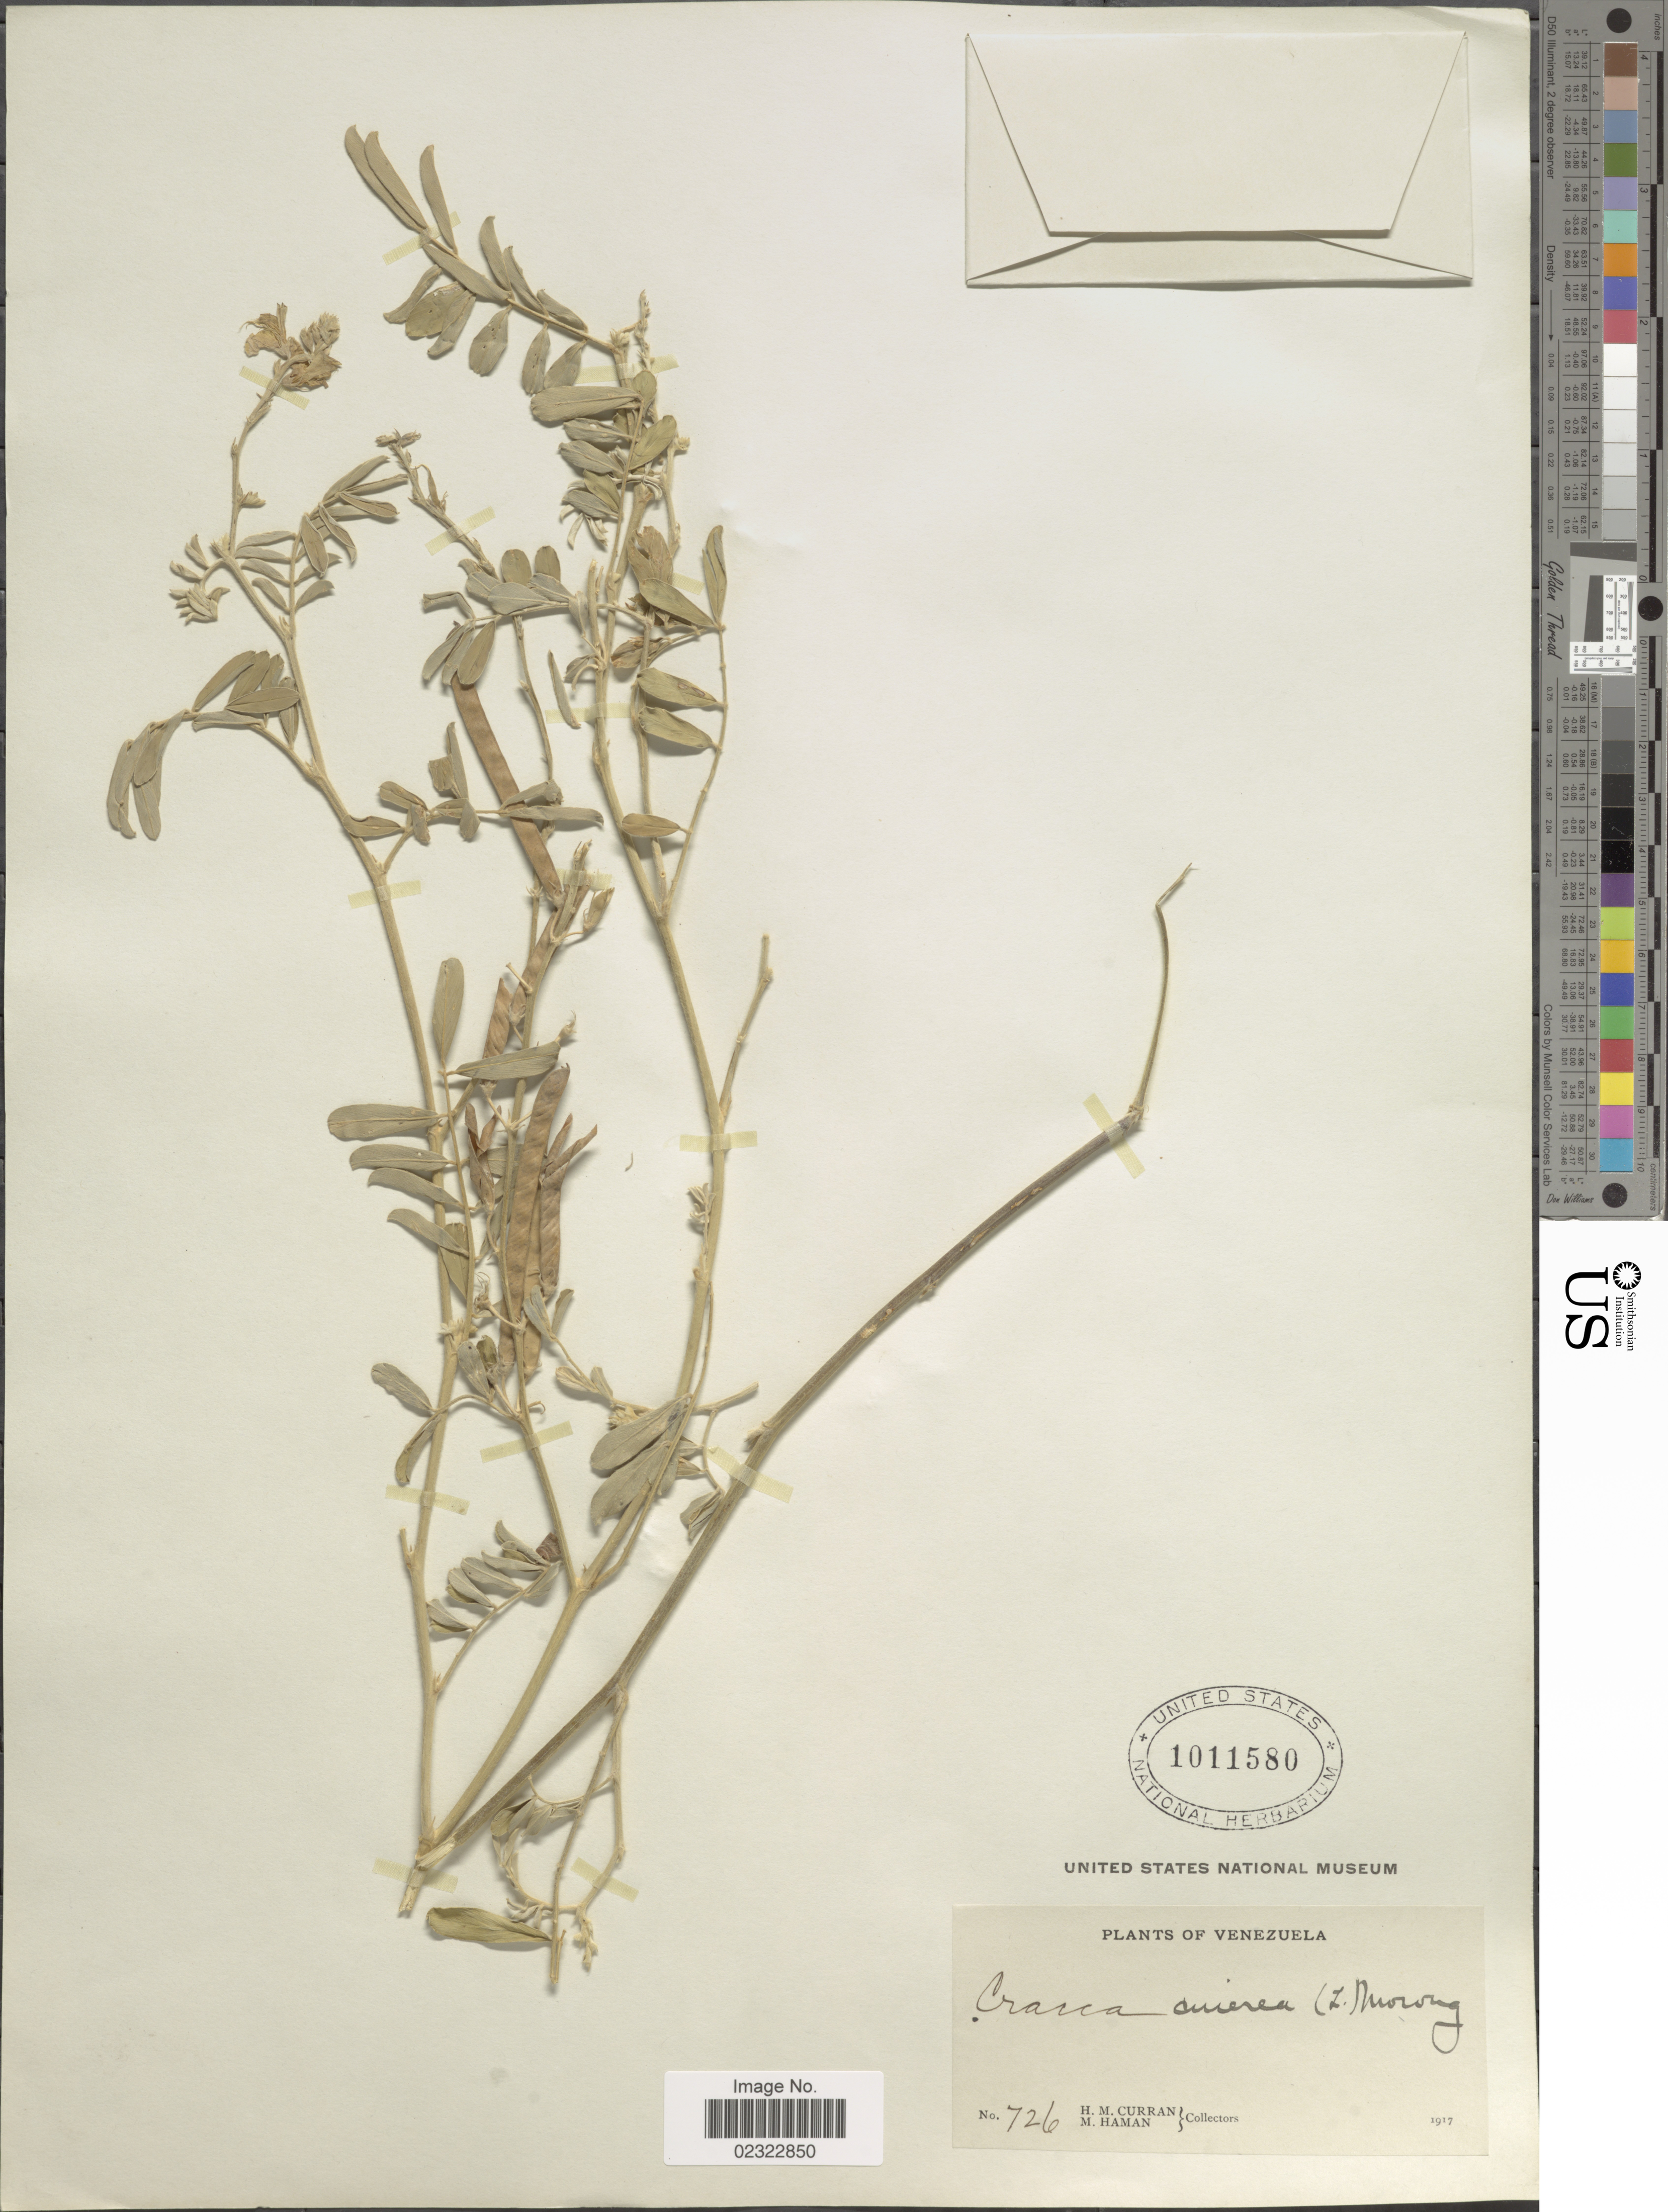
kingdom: Plantae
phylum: Tracheophyta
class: Magnoliopsida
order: Fabales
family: Fabaceae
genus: Tephrosia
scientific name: Tephrosia cinerea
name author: (L.) Pers.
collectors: H. M. Curran & M. Haman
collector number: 726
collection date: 1917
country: Venezuela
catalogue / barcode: US 1011580